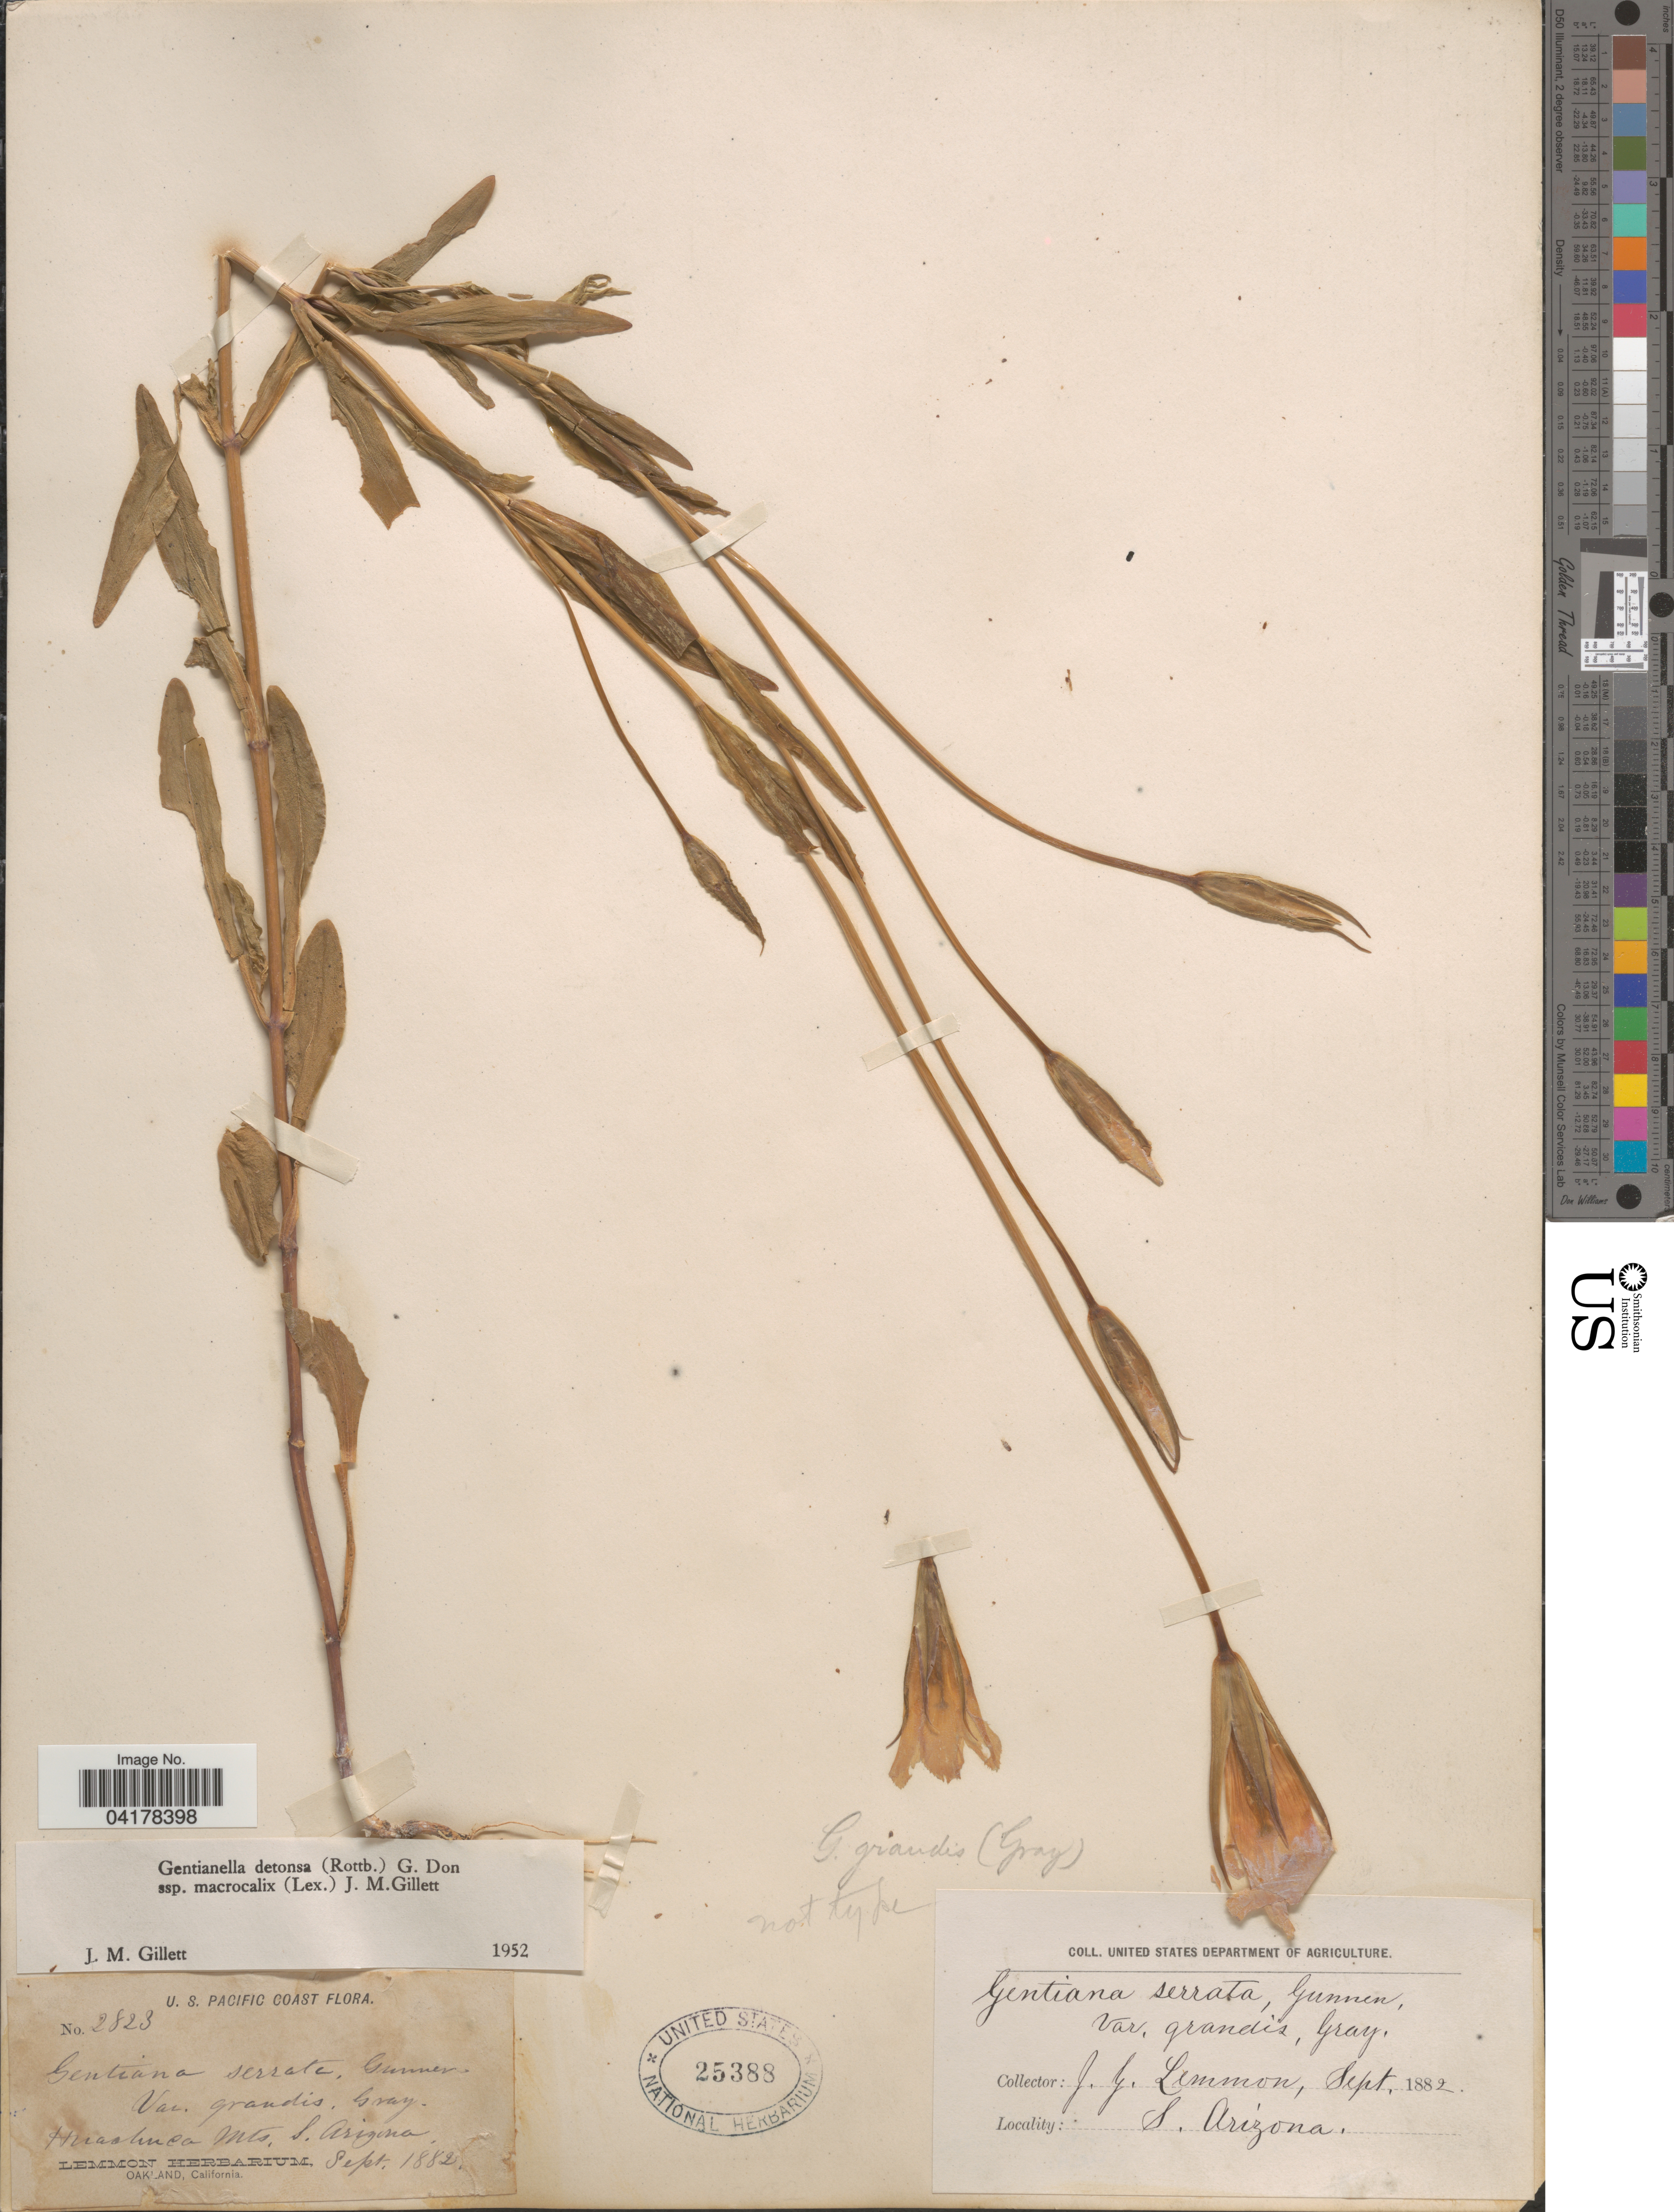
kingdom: Plantae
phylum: Tracheophyta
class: Magnoliopsida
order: Gentianales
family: Gentianaceae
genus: Gentianella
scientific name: Gentianella detonsa subsp. macrocalyx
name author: (Lex.) J.M. Gillett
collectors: J. Lemmon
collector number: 2823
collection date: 1882-09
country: United States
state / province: Arizona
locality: U. S. Pacific Coast. Huachuca Mts, S. Arizona.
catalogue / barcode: US 25388